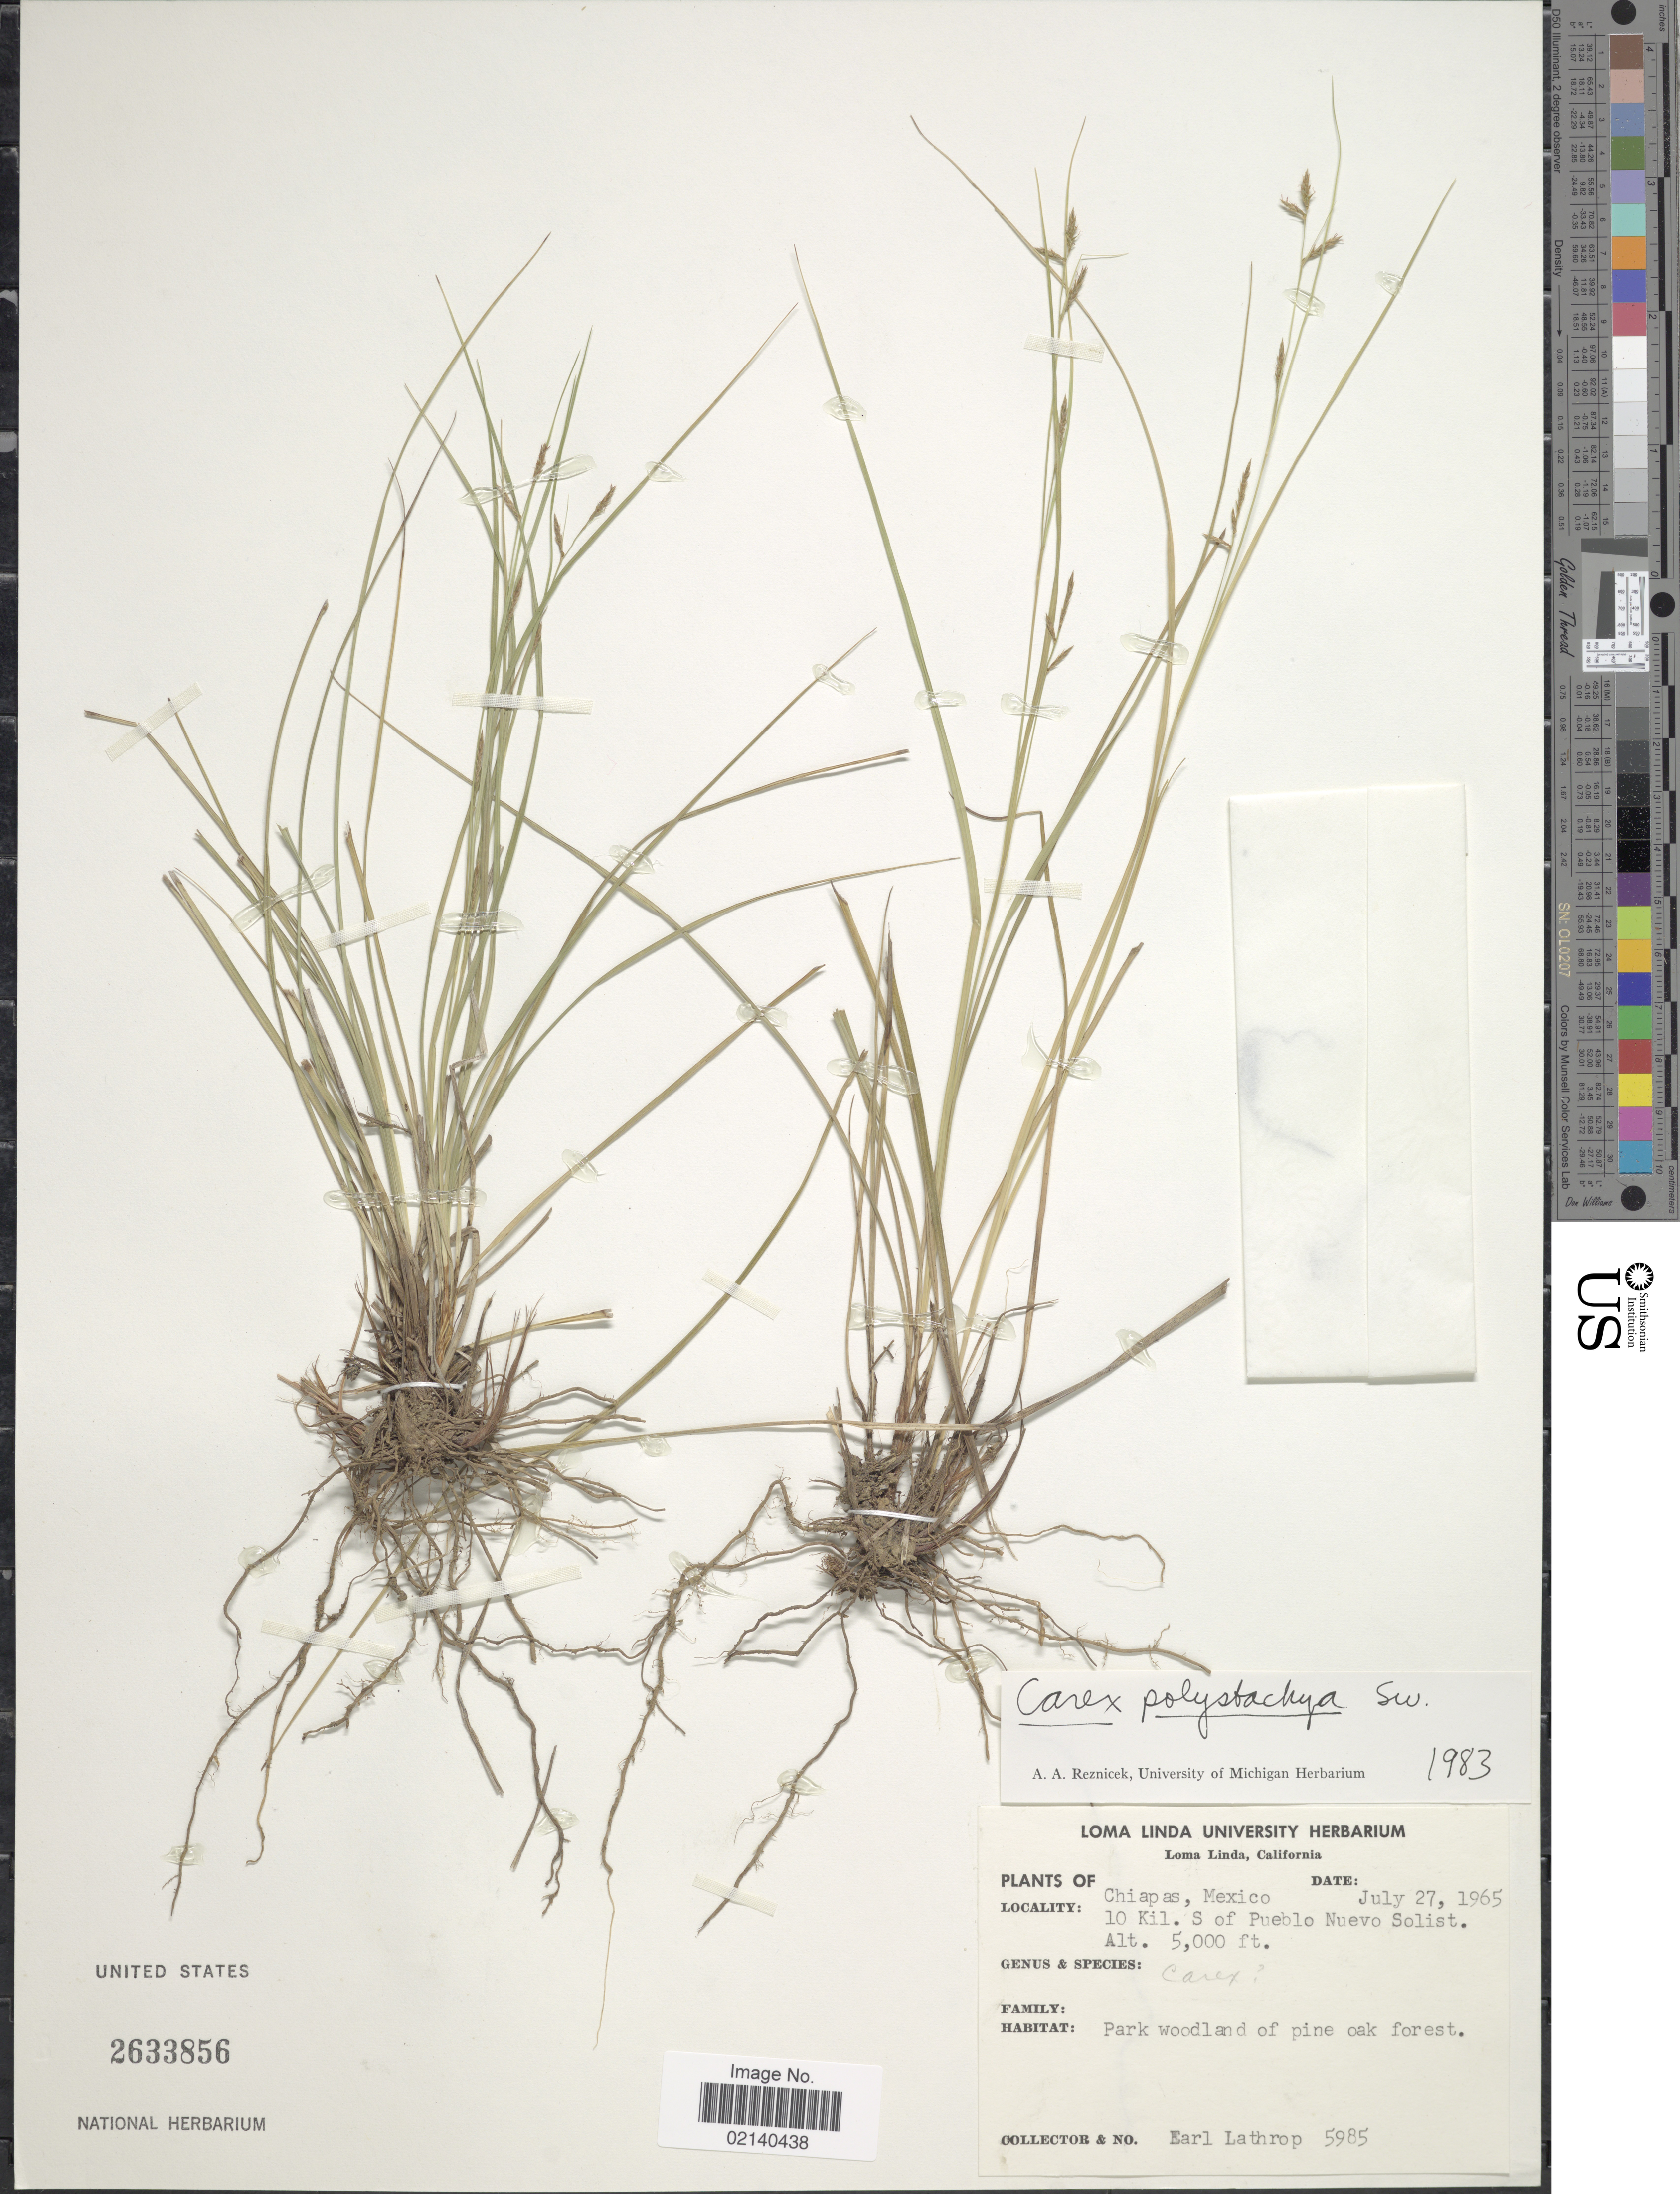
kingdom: Plantae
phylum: Tracheophyta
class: Liliopsida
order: Poales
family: Cyperaceae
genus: Carex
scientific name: Carex polystachya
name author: Sw. ex Wahlenb.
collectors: E. W. Lathrop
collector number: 5985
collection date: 1965-07-27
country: Mexico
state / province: Chiapas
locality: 10 Kil. S of Pueblo Nuevo Solist., park woodland of pine oak forest.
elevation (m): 1524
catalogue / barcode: US 2633856